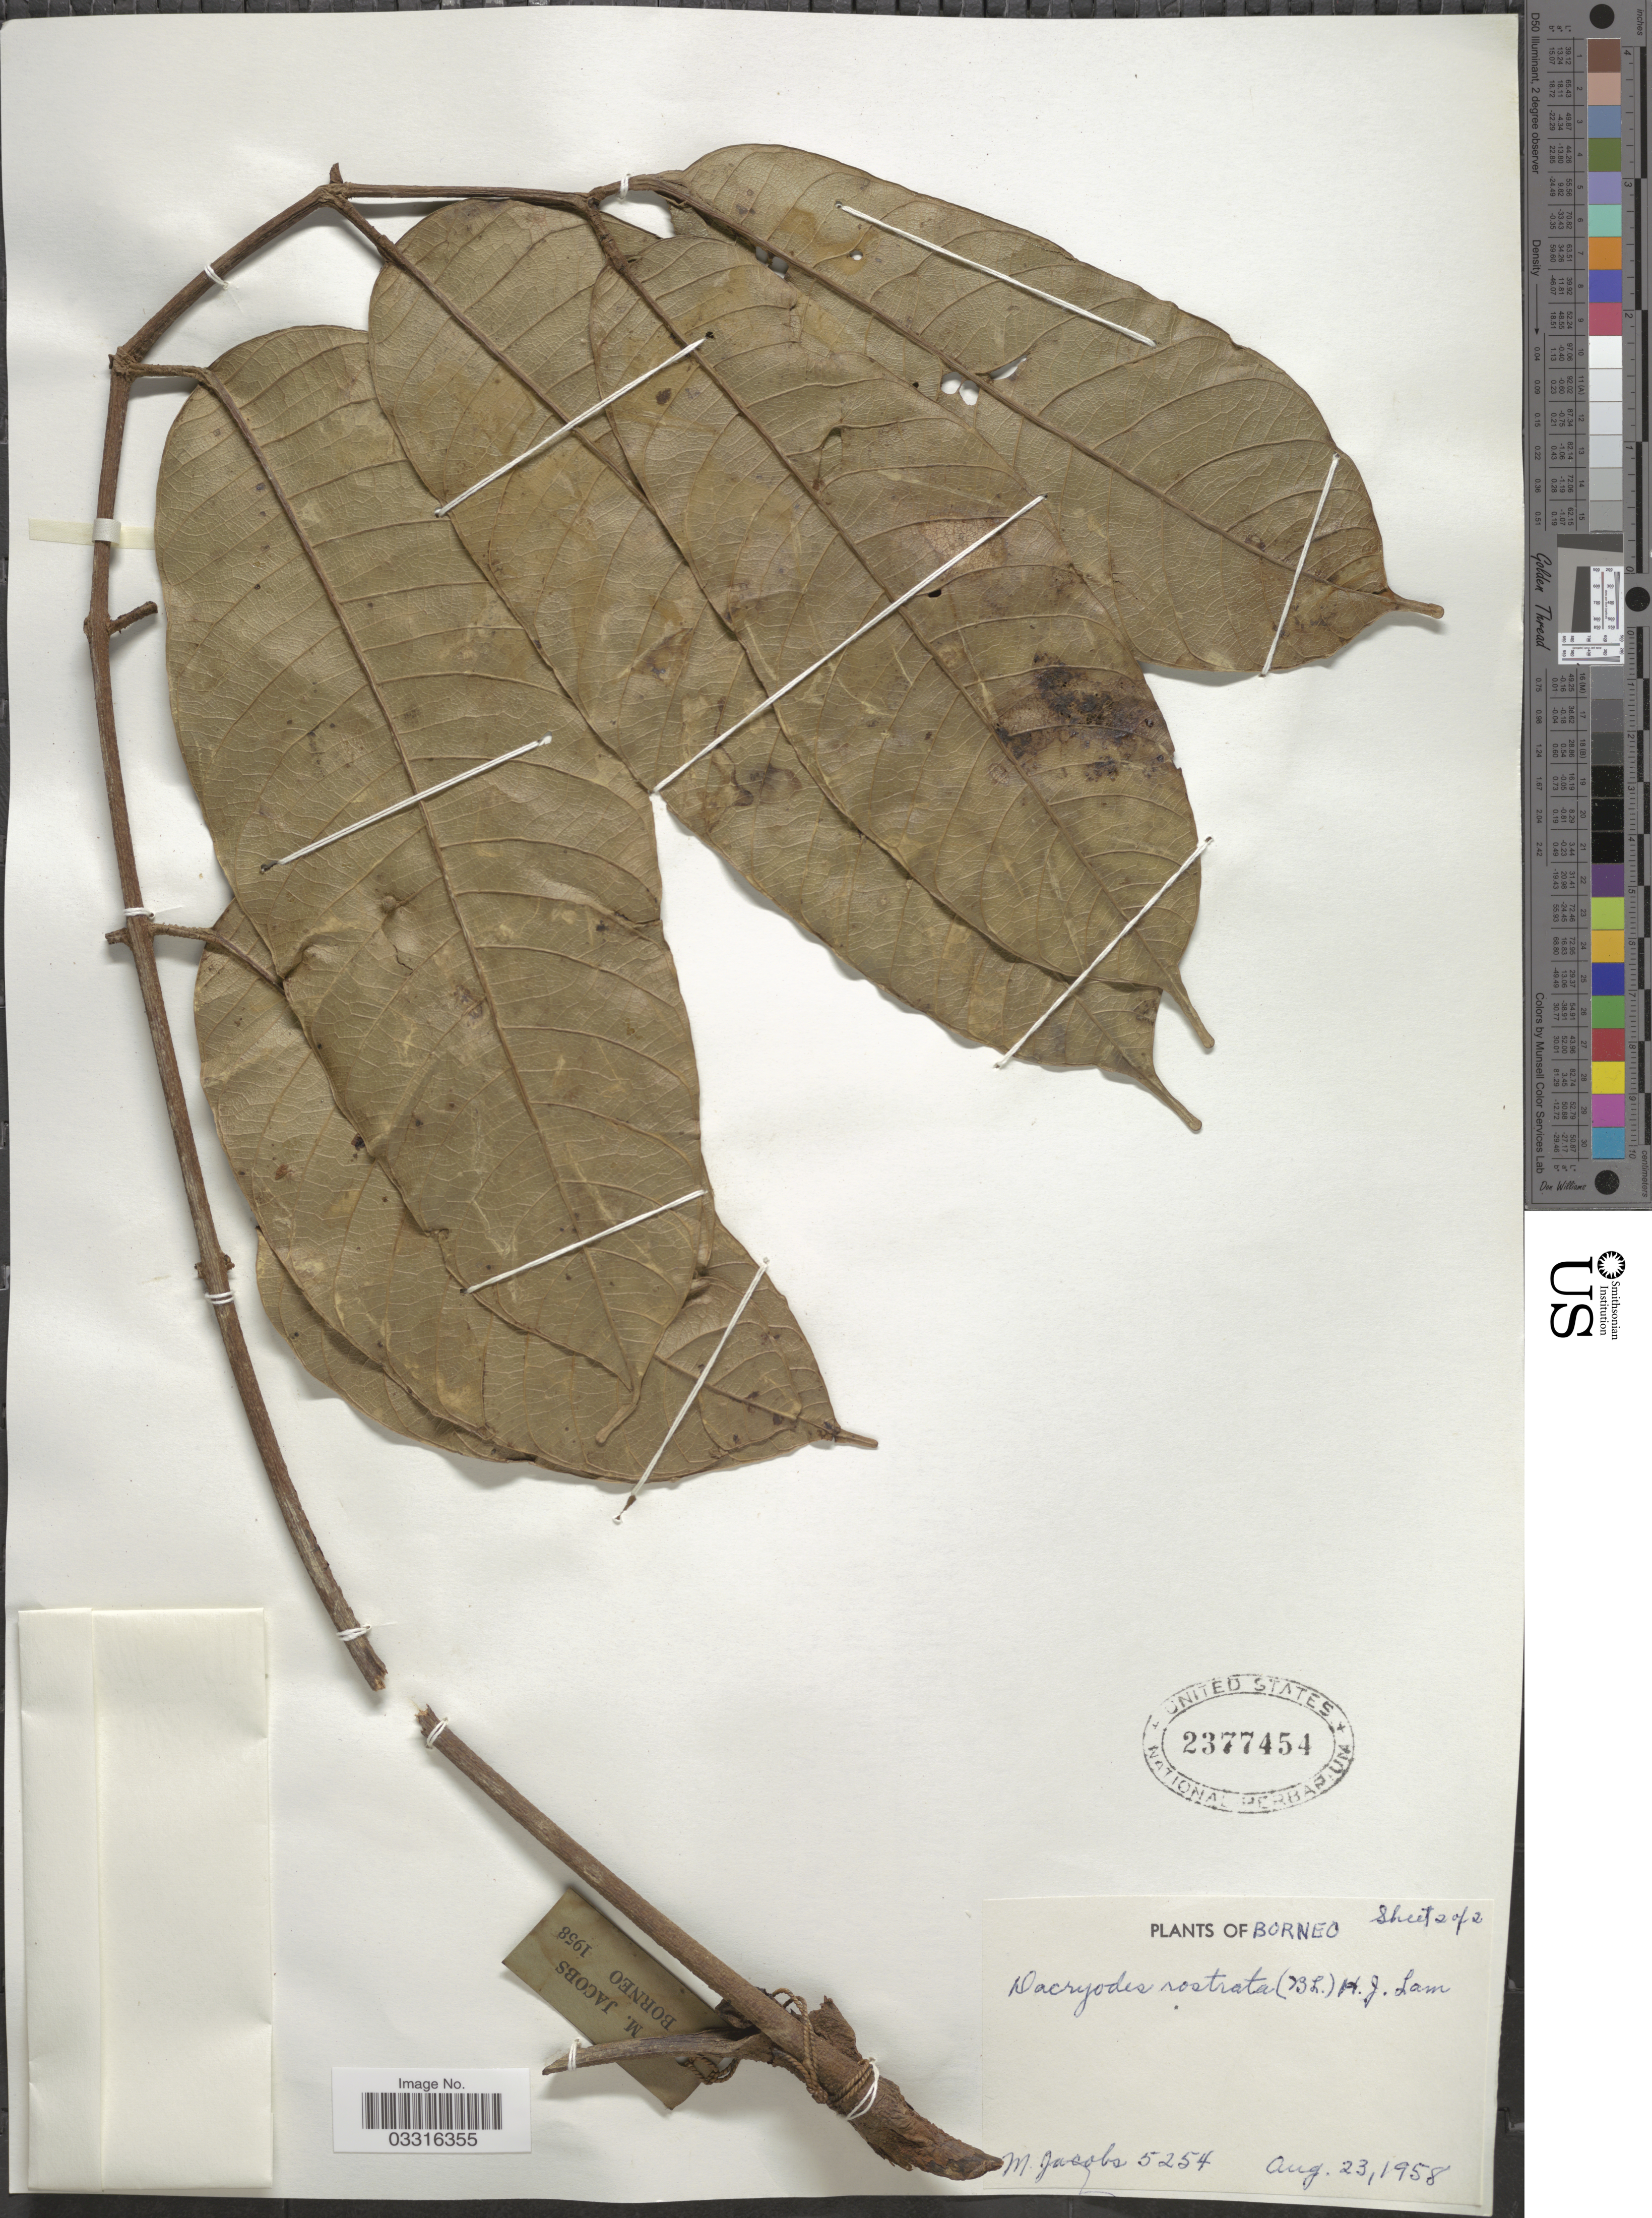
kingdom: Plantae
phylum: Tracheophyta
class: Magnoliopsida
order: Sapindales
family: Burseraceae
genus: Dacryodes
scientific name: Dacryodes rostrata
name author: (Blume) H.J. Lam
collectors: M. Jacobs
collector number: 5254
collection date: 1958-08-23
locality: Borneo.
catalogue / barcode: US 2377454